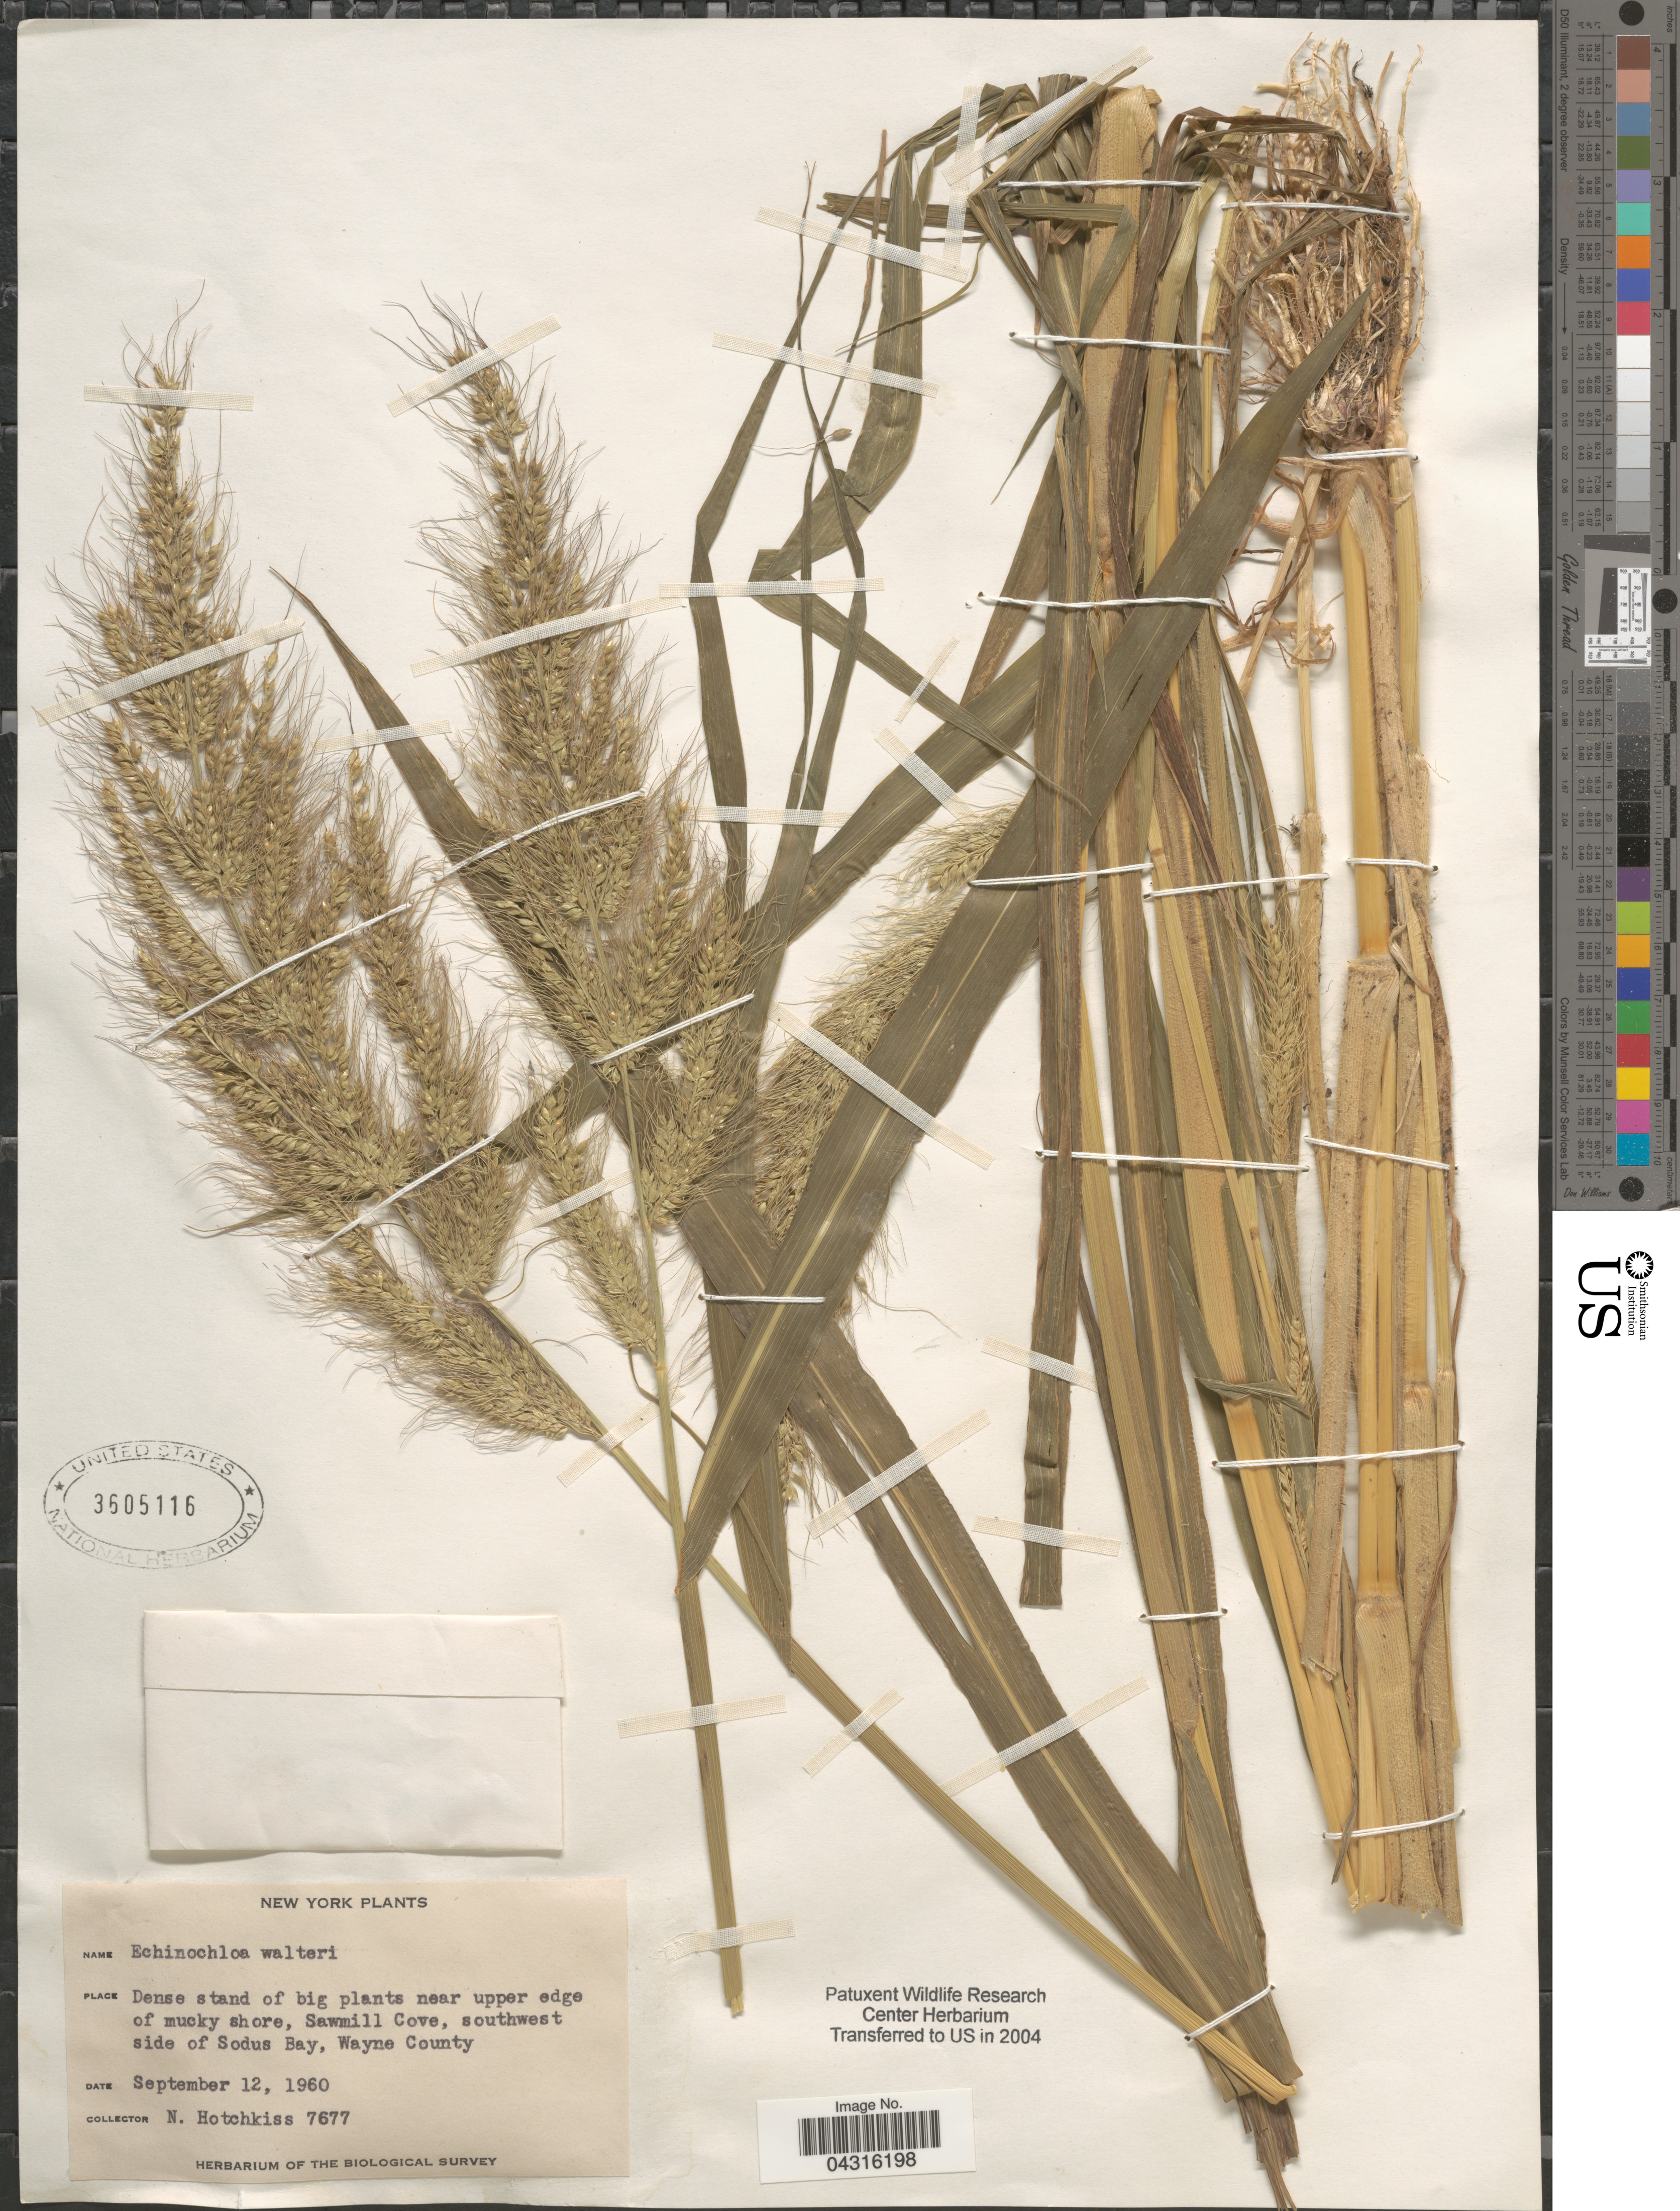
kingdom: Plantae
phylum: Tracheophyta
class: Liliopsida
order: Poales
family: Poaceae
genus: Echinochloa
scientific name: Echinochloa walteri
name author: (Pursh) A. Heller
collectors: N. Hotchkiss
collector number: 7677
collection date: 1960-09-12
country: United States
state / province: New York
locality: Dense stand of big plants near upper edge of mucky shore, Sawmill Cove, southwest side of Sodus Bay, Wayne County. The Biological Survey.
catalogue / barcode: US 3605116